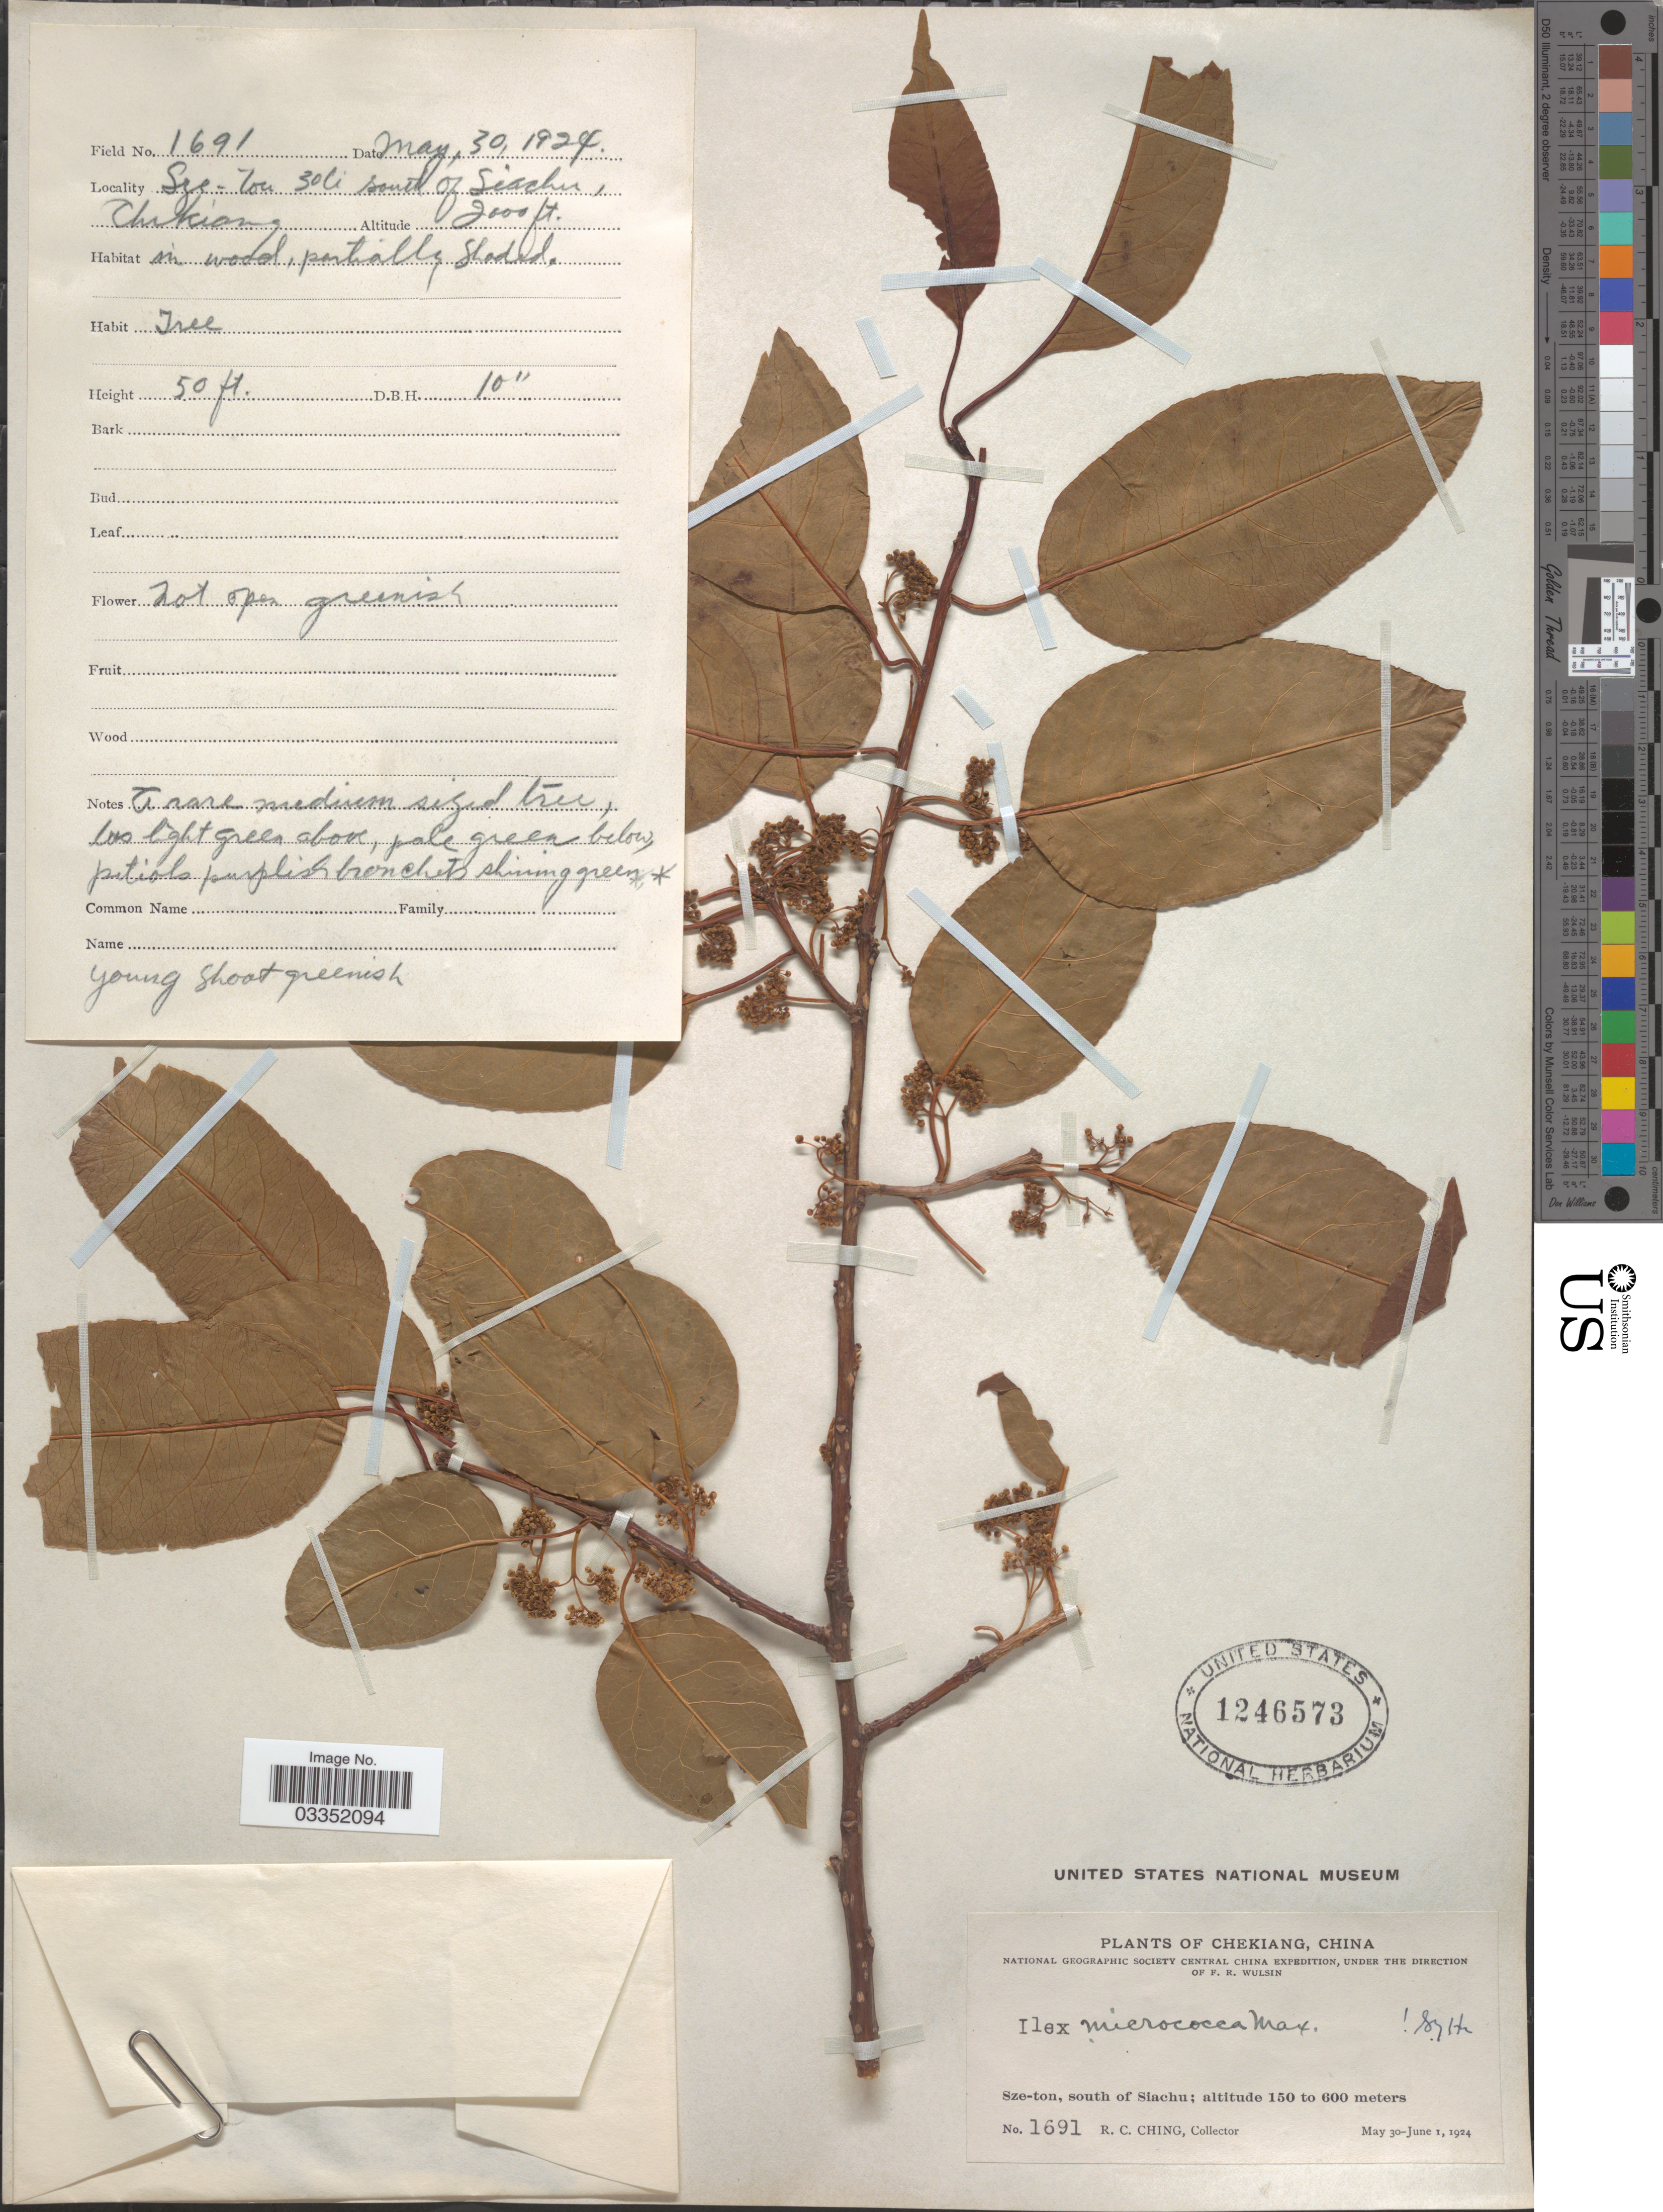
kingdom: Plantae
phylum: Tracheophyta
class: Magnoliopsida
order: Aquifoliales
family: Aquifoliaceae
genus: Ilex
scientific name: Ilex micrococca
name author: Maxim.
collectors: R. C. Ching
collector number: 1691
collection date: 1924-05-30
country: China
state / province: Zhejiang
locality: Chekiang. Sze-ton, south of Siachu. Sze-ton, 30 li south of Siachu, Chikiang.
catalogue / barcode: US 1246573